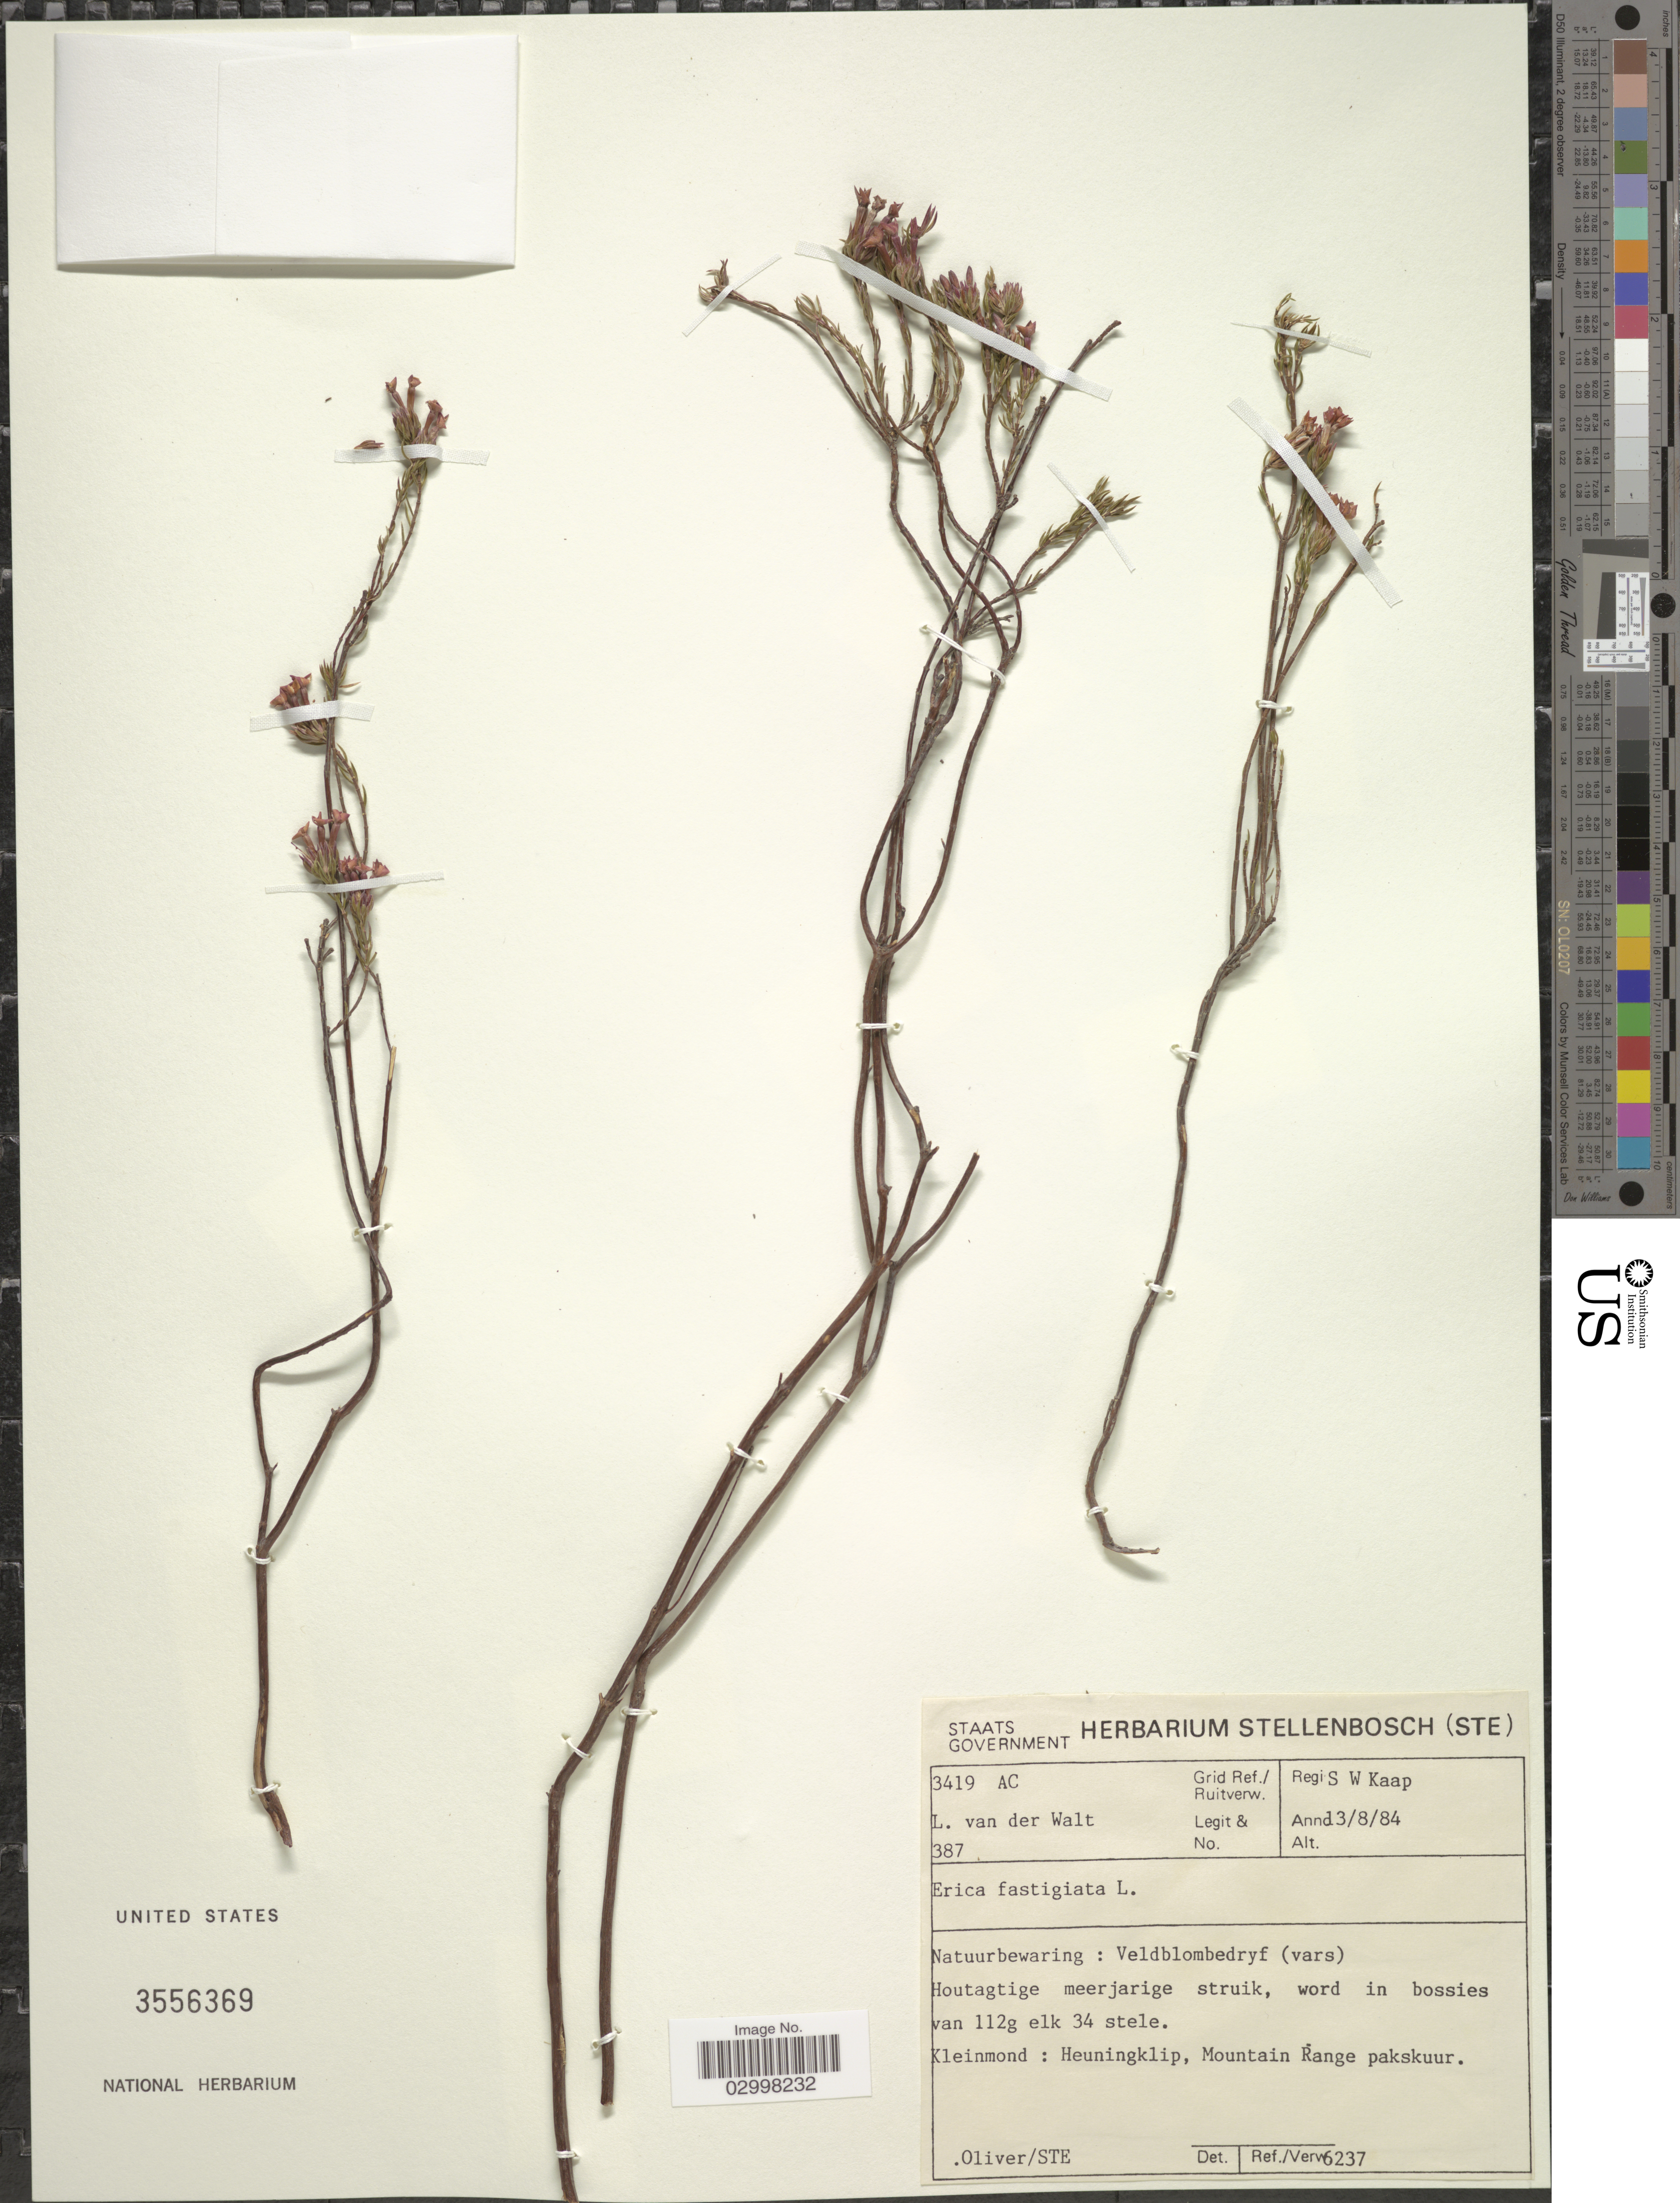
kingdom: Plantae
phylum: Tracheophyta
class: Magnoliopsida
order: Ericales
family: Ericaceae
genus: Erica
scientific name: Erica fastigiata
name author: L.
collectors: L. van der Walt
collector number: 387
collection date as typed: Transcribed d/m/y: 3/8/84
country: South Africa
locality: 3419 AC Grid Ref./ Ruiterverw. Regi. S W Kaap.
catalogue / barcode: US 3556369